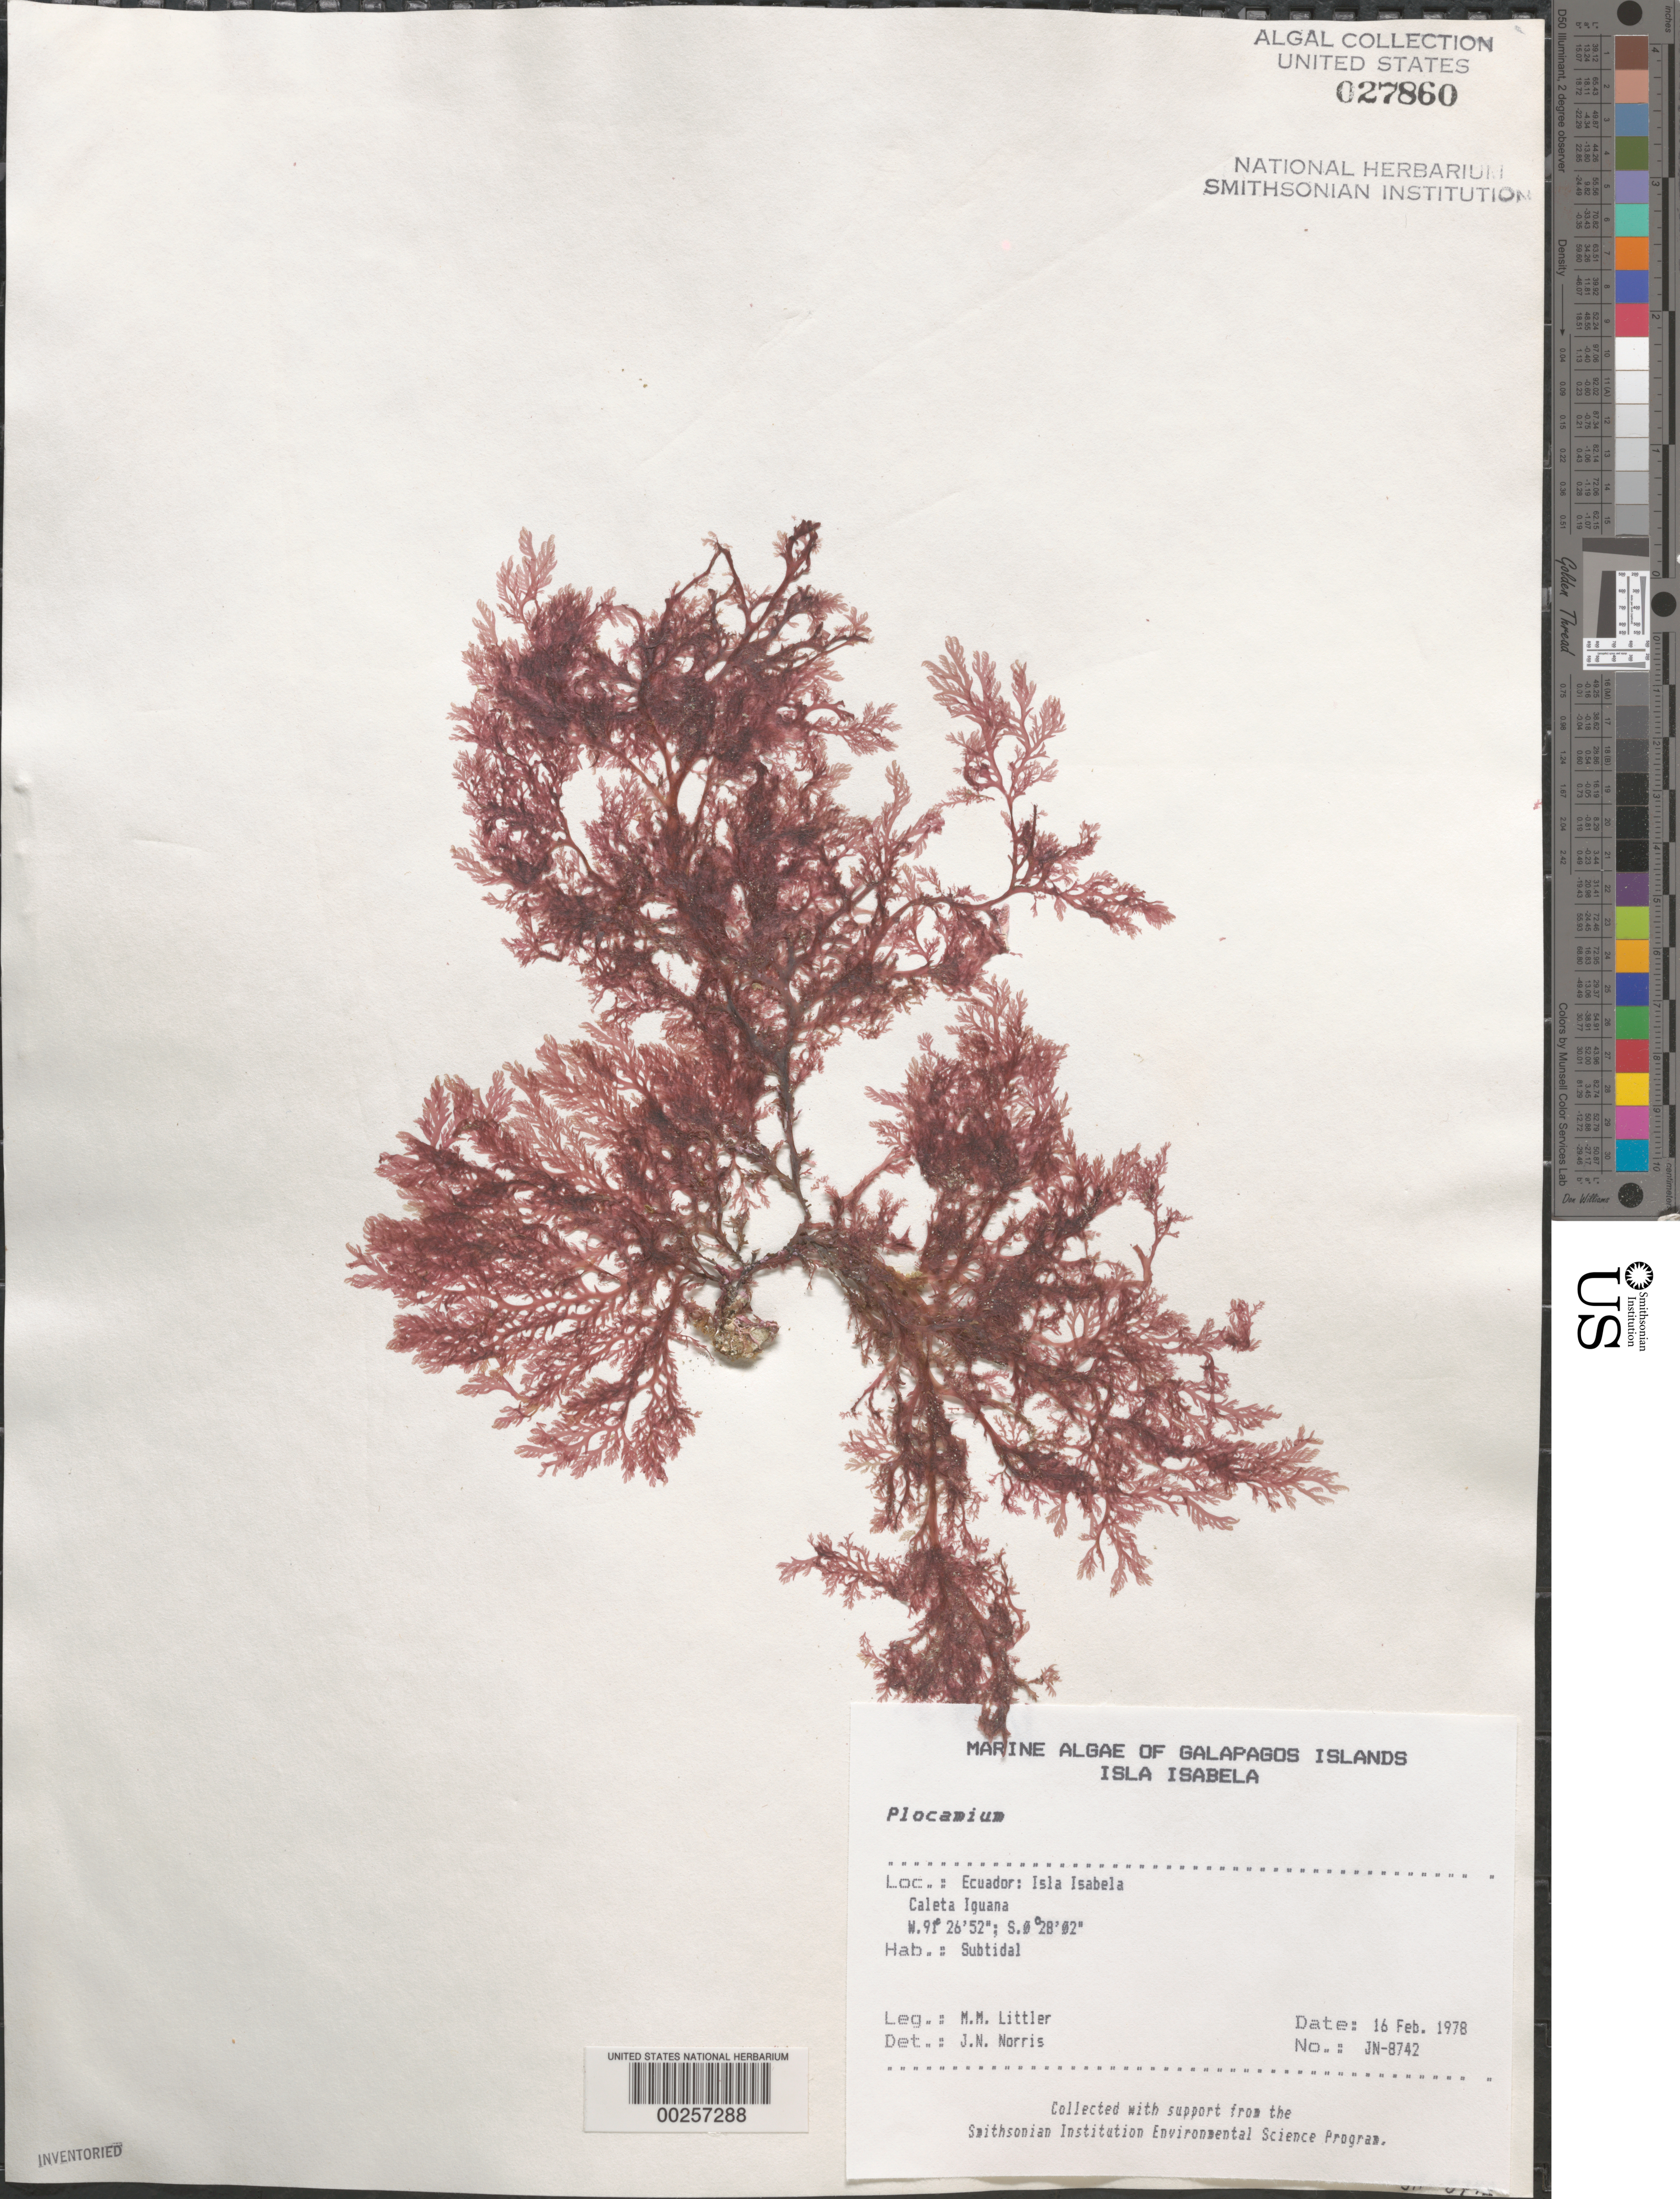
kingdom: Plantae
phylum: Rhodophyta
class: Florideophyceae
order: Plocamiales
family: Plocamiaceae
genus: Plocamium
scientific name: Plocamium sp.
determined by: Norris, James N.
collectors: M. M. Littler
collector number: Jn-8742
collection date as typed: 16 Feb 1978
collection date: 1978-02-16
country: Ecuador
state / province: Colón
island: Isabela [Albemarle]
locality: Caleta Iguana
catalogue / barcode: US 27860